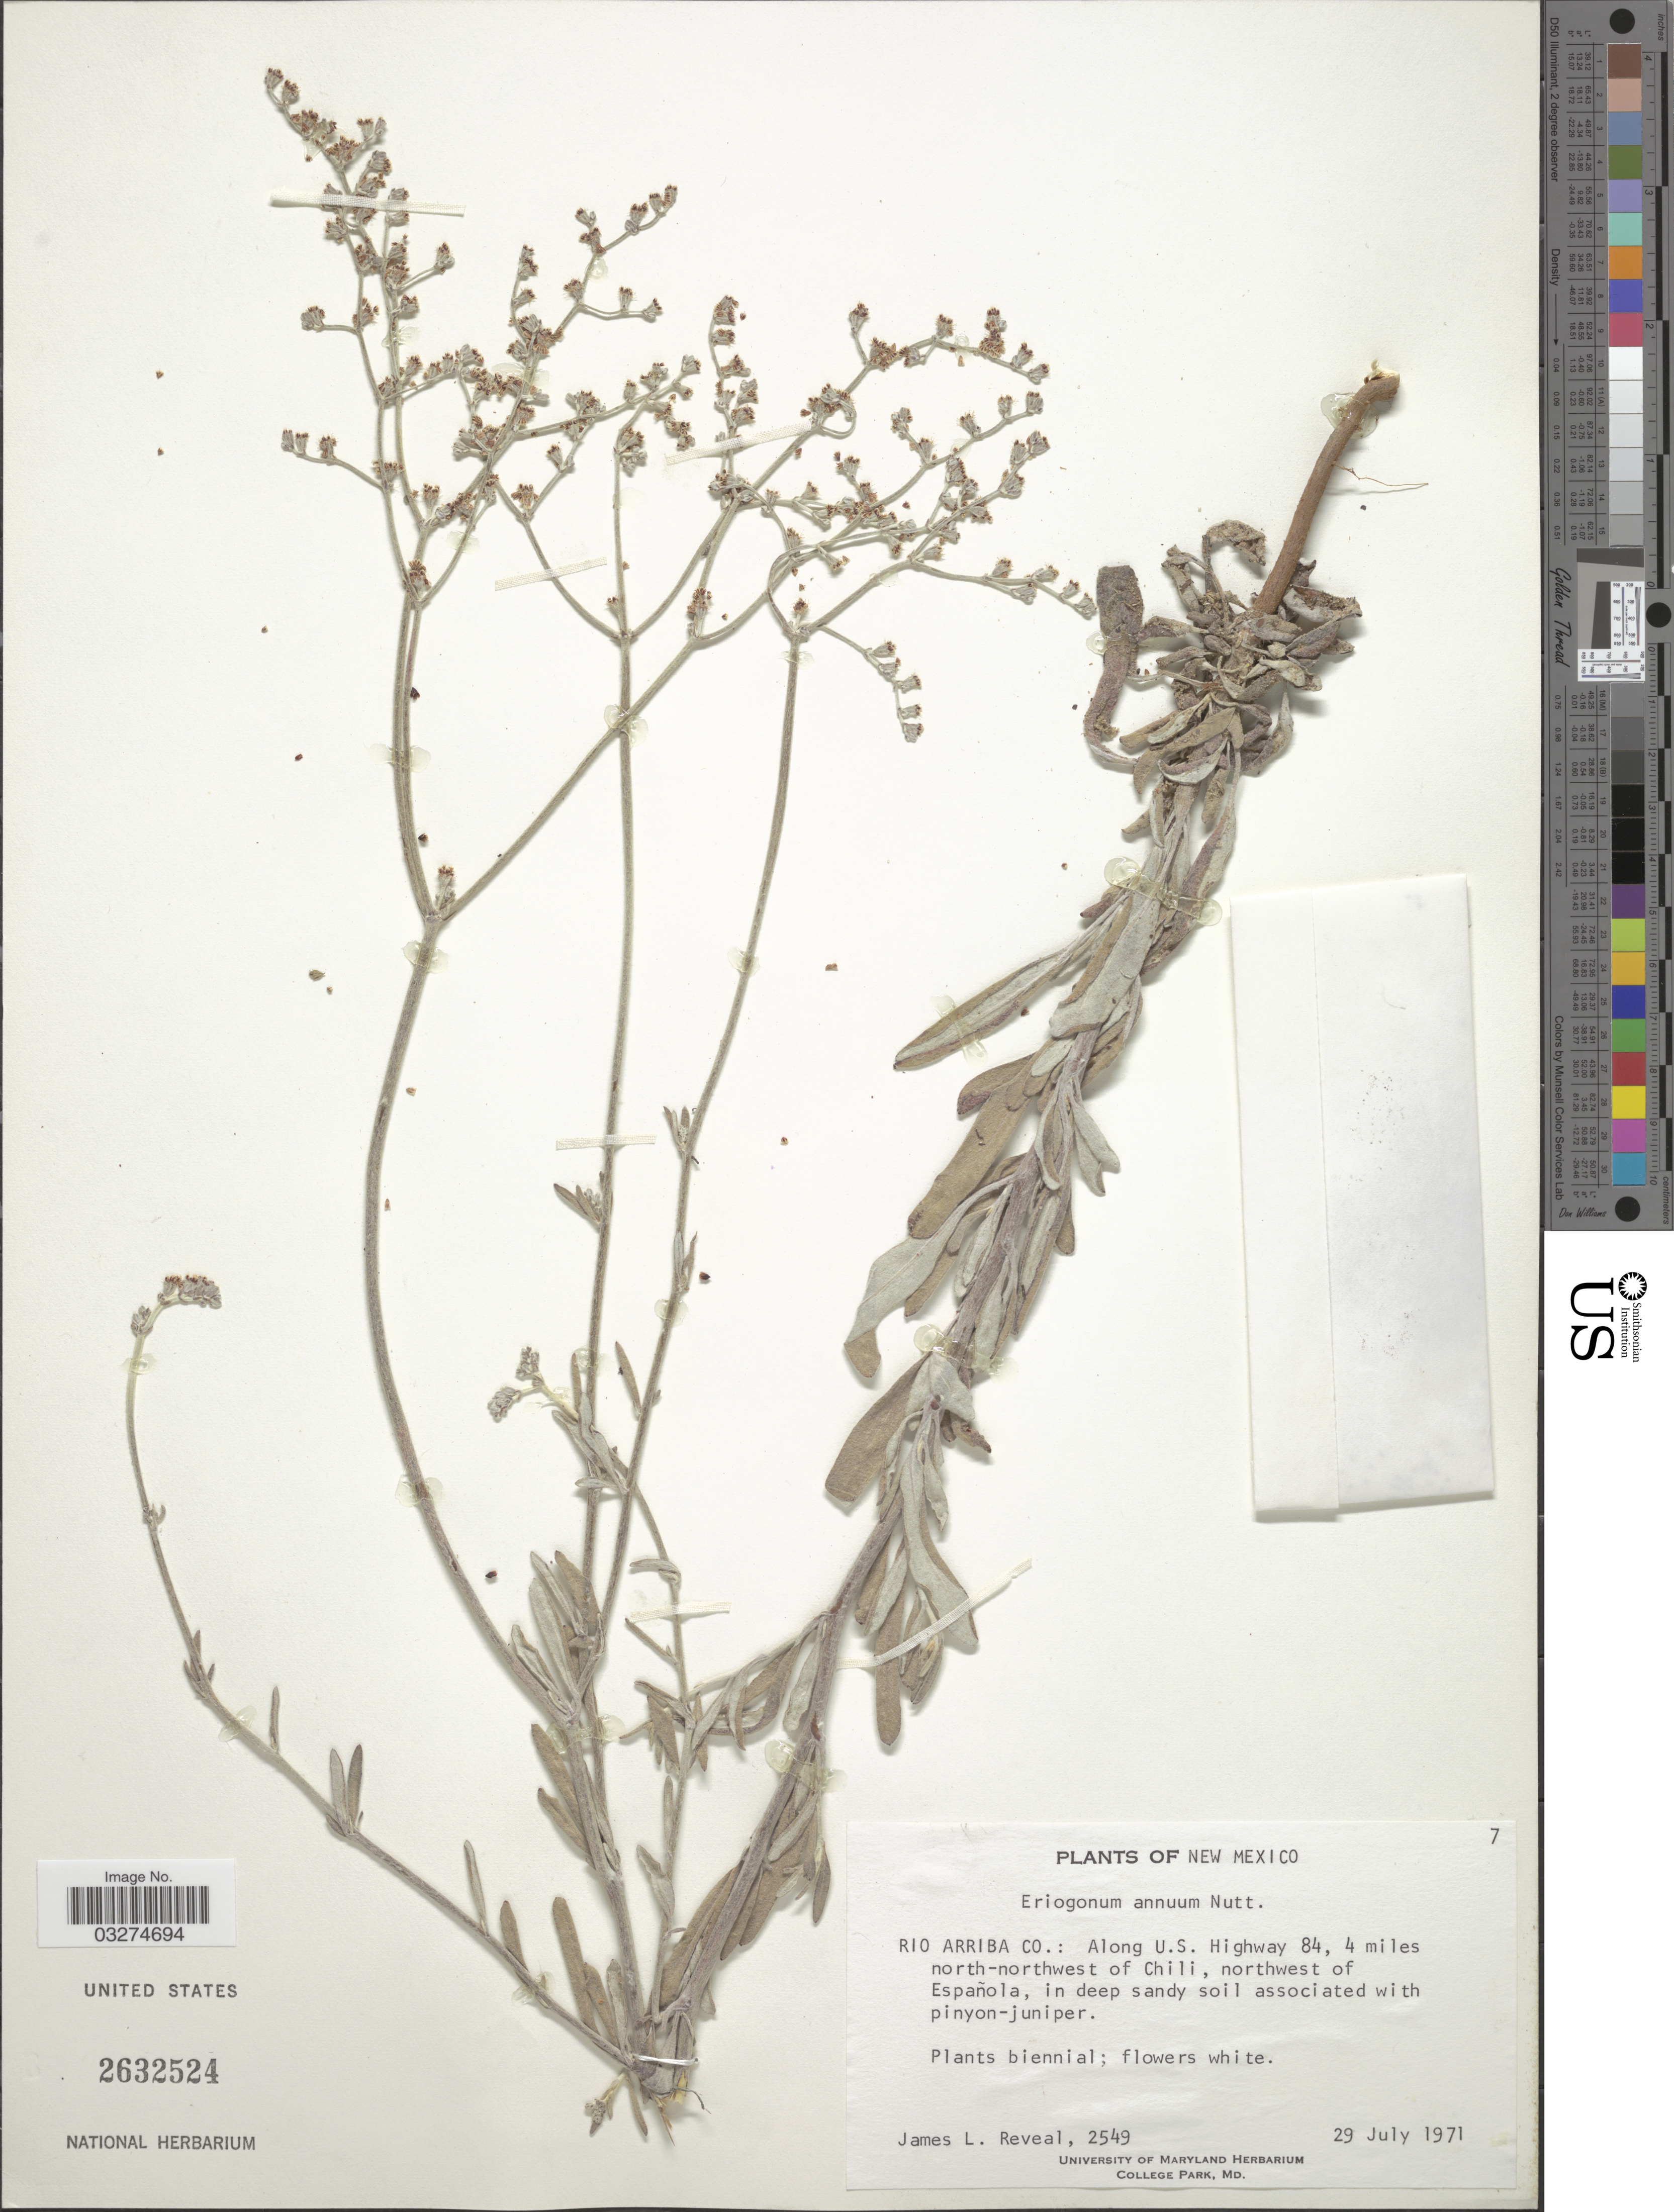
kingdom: Plantae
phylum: Tracheophyta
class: Magnoliopsida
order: Caryophyllales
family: Polygonaceae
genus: Eriogonum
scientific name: Eriogonum annuum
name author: Nutt.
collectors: J. L. Reveal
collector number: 2549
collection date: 1971-07-29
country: United States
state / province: New Mexico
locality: Rio Arriba Co.: Along U.S. Highway 84, 4 miles north-northwest of Chili, northwest of Española.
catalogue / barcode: US 2632524